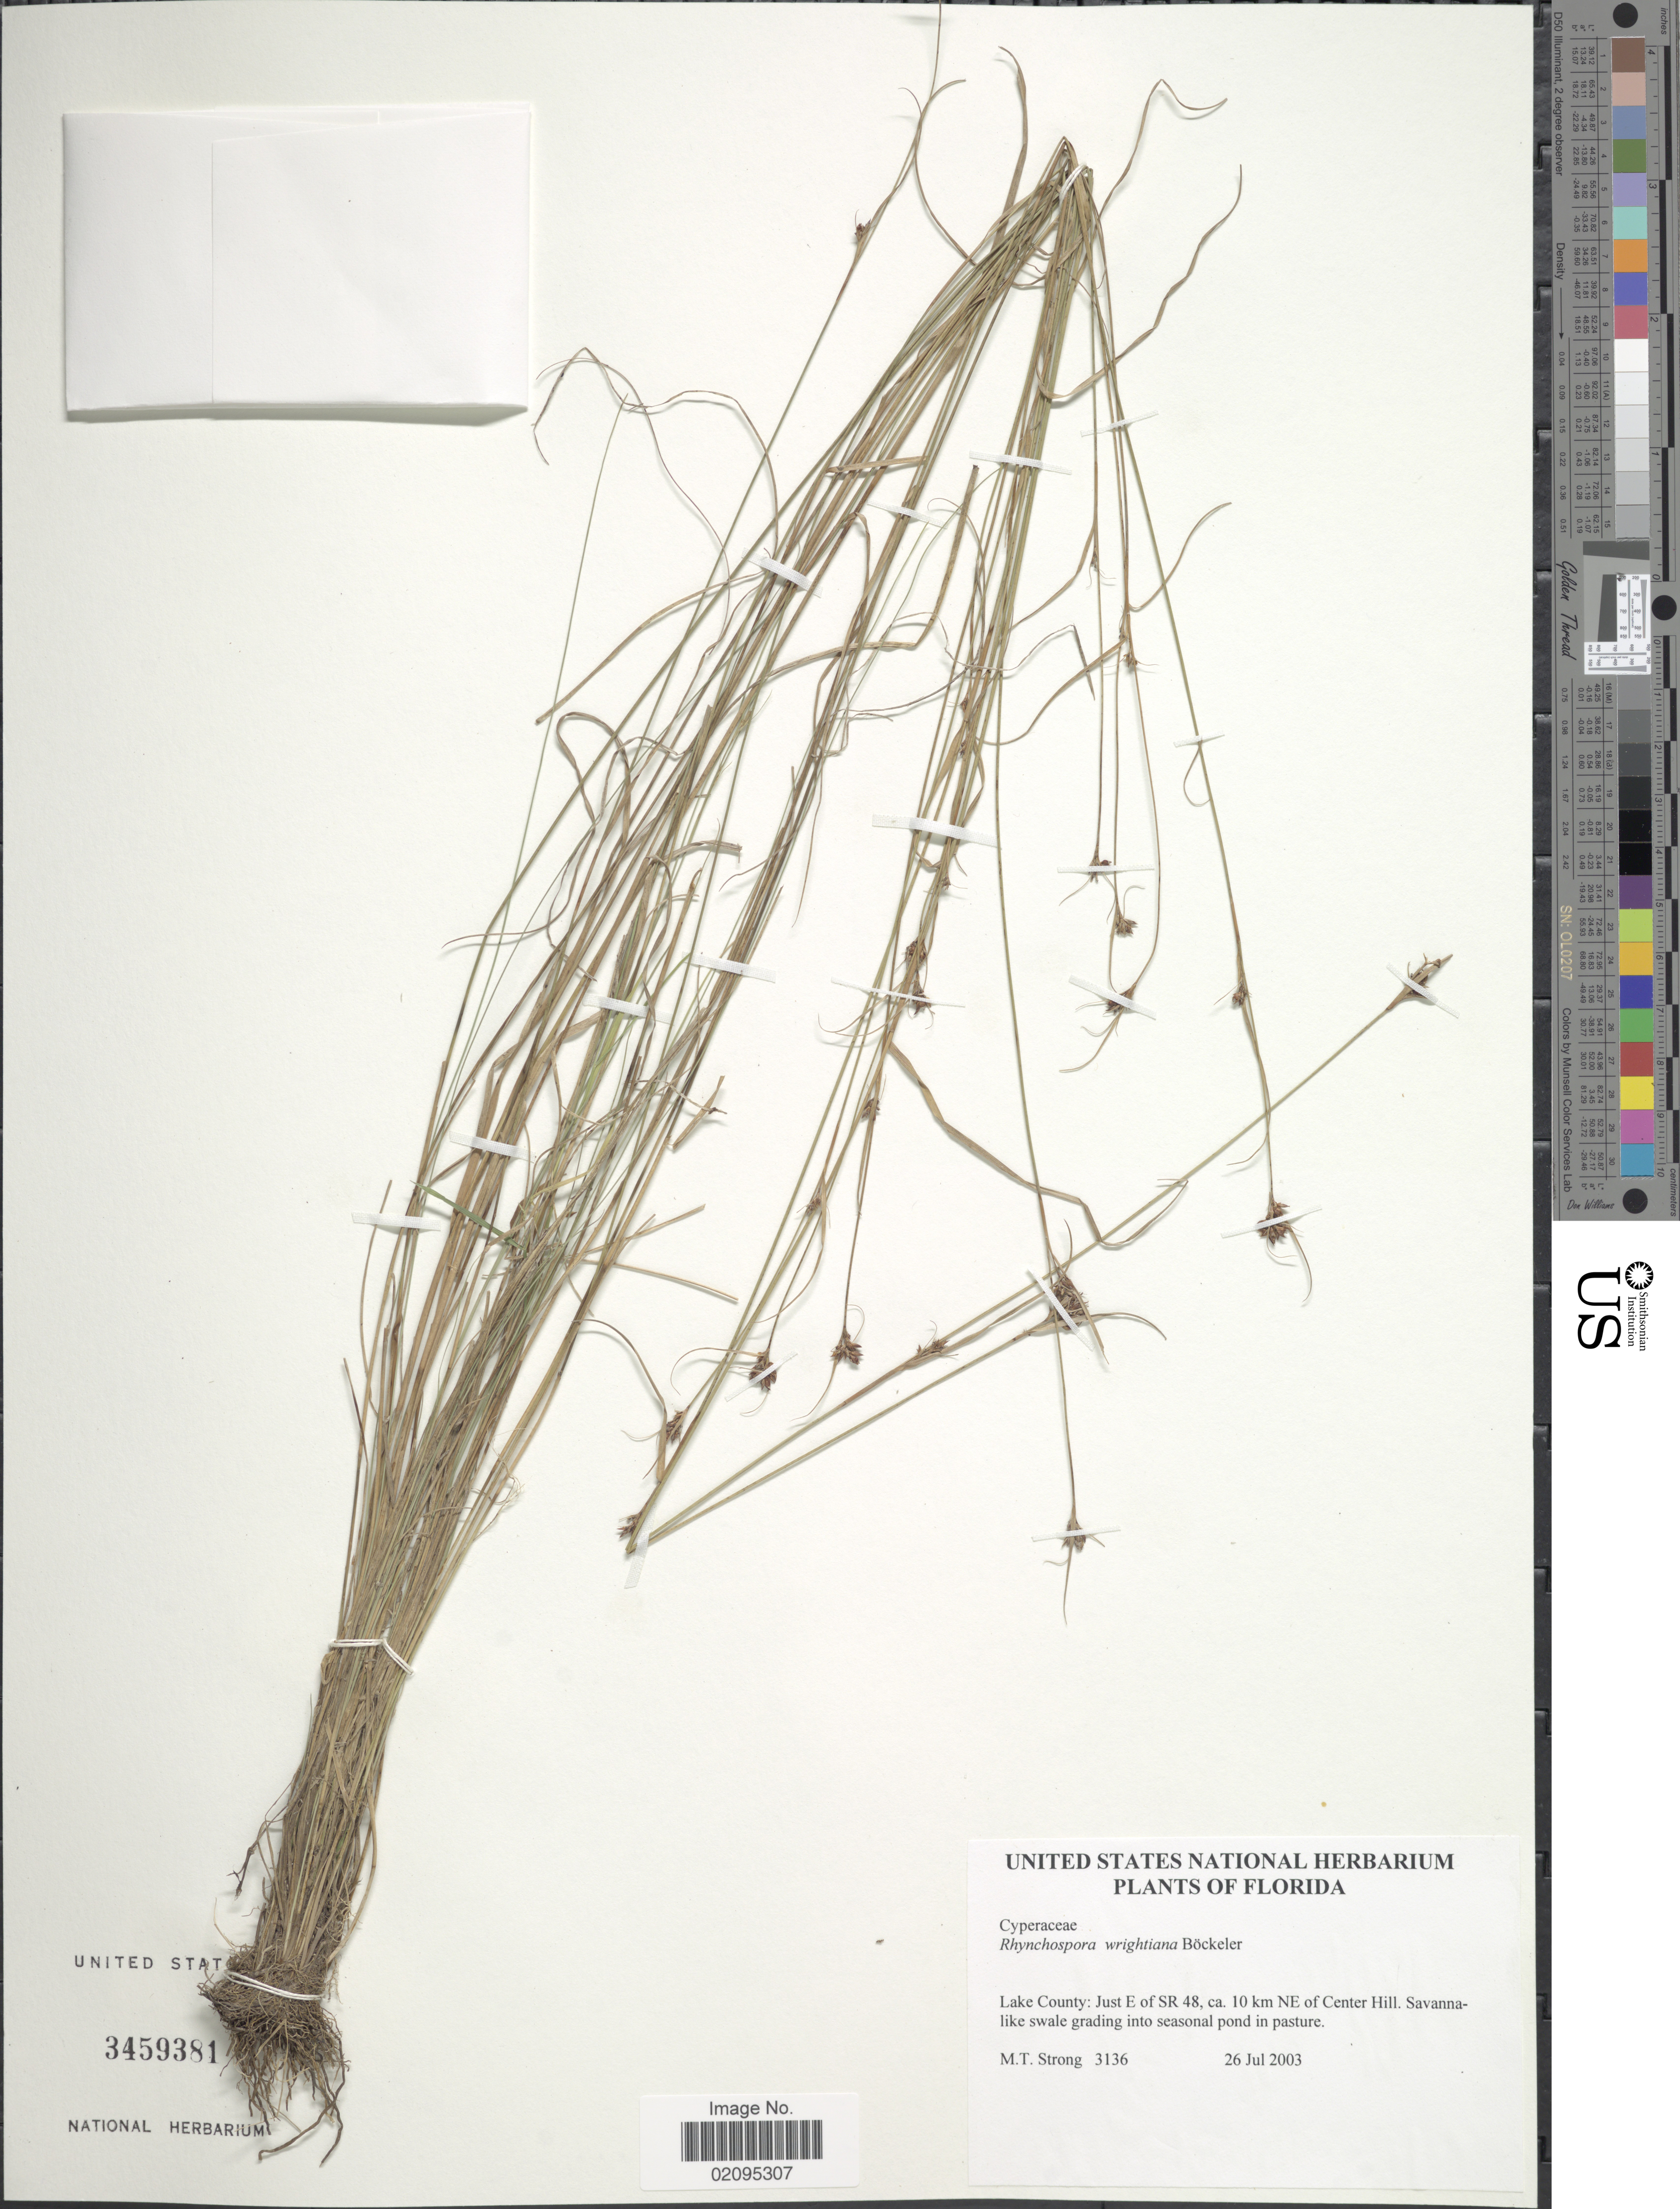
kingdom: Plantae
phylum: Tracheophyta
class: Liliopsida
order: Poales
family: Cyperaceae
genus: Rhynchospora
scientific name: Rhynchospora wrightiana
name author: Boeckeler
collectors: M. T. Strong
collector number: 3136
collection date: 2003-07-26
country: United States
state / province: Florida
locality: Lake County: Just e of SR 48, ca. 10 km NE of Center Hill.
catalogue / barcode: US 3459381